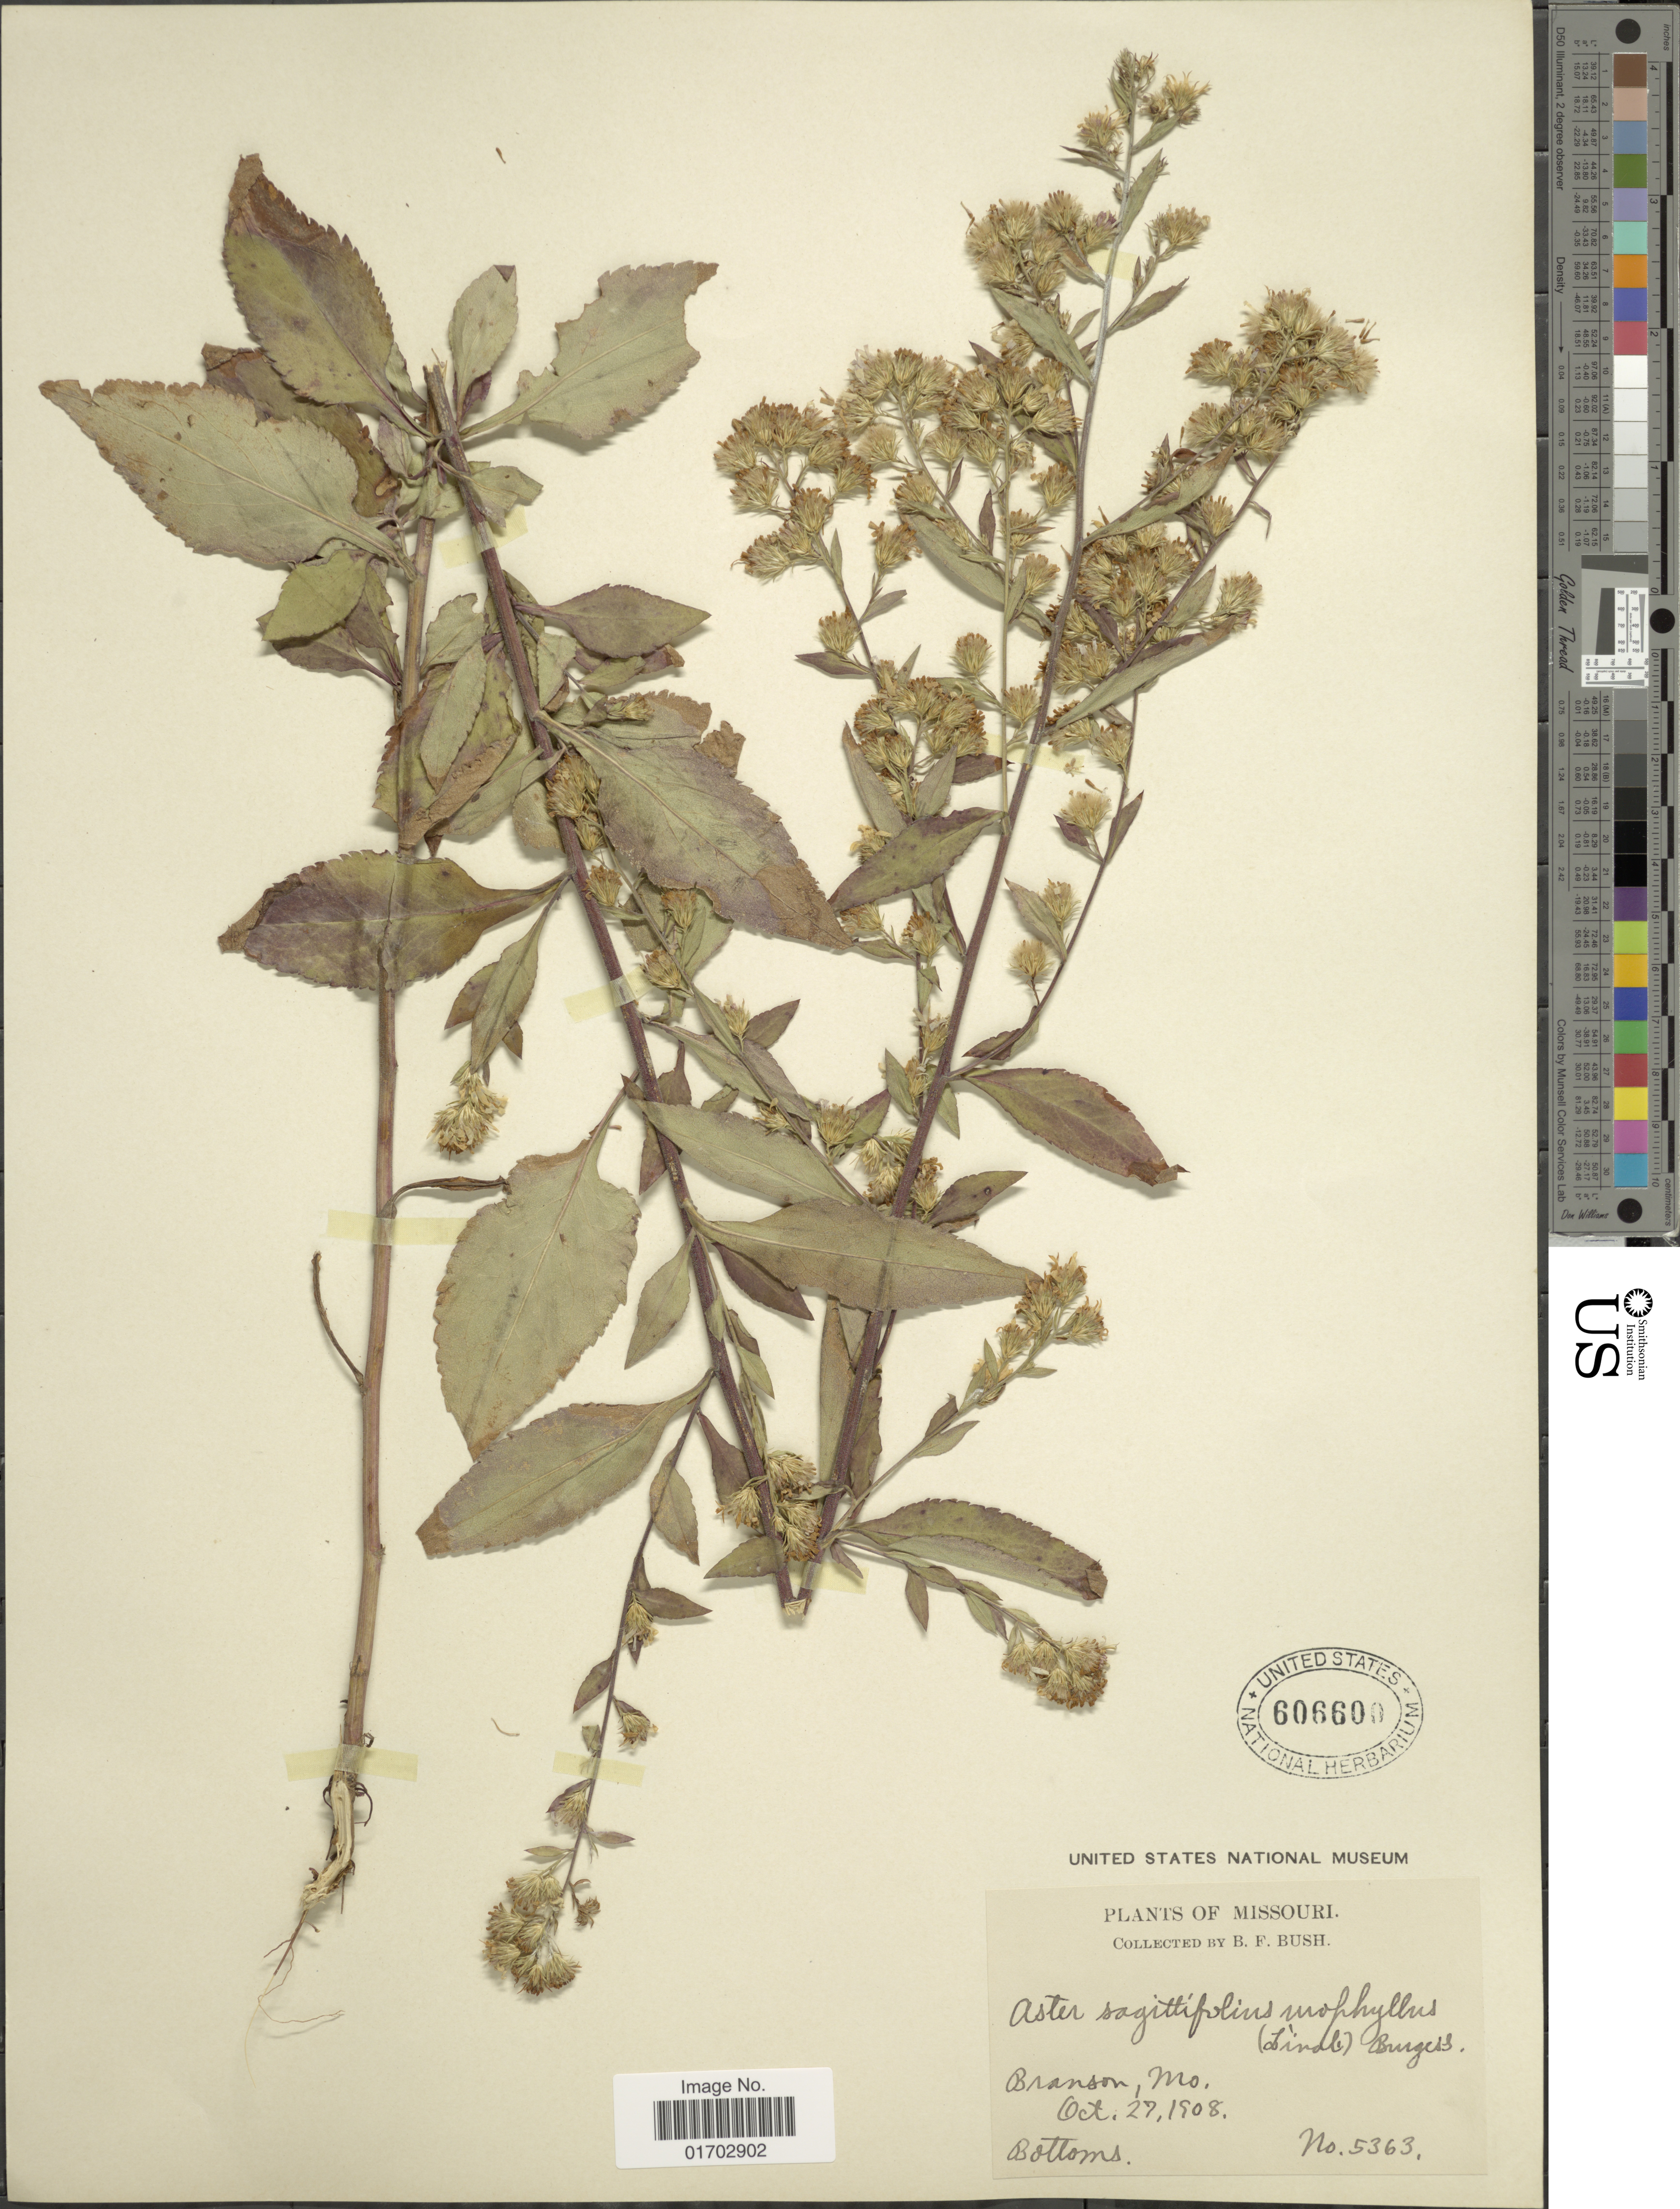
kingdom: Plantae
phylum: Tracheophyta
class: Magnoliopsida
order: Asterales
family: Asteraceae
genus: Symphyotrichum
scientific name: Symphyotrichum urophyllum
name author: (Lindl. ex DC.) G.L. Nesom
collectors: B. F. Bush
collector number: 5363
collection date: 1908-10-27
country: United States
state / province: Missouri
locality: Branson.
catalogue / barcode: US 606600